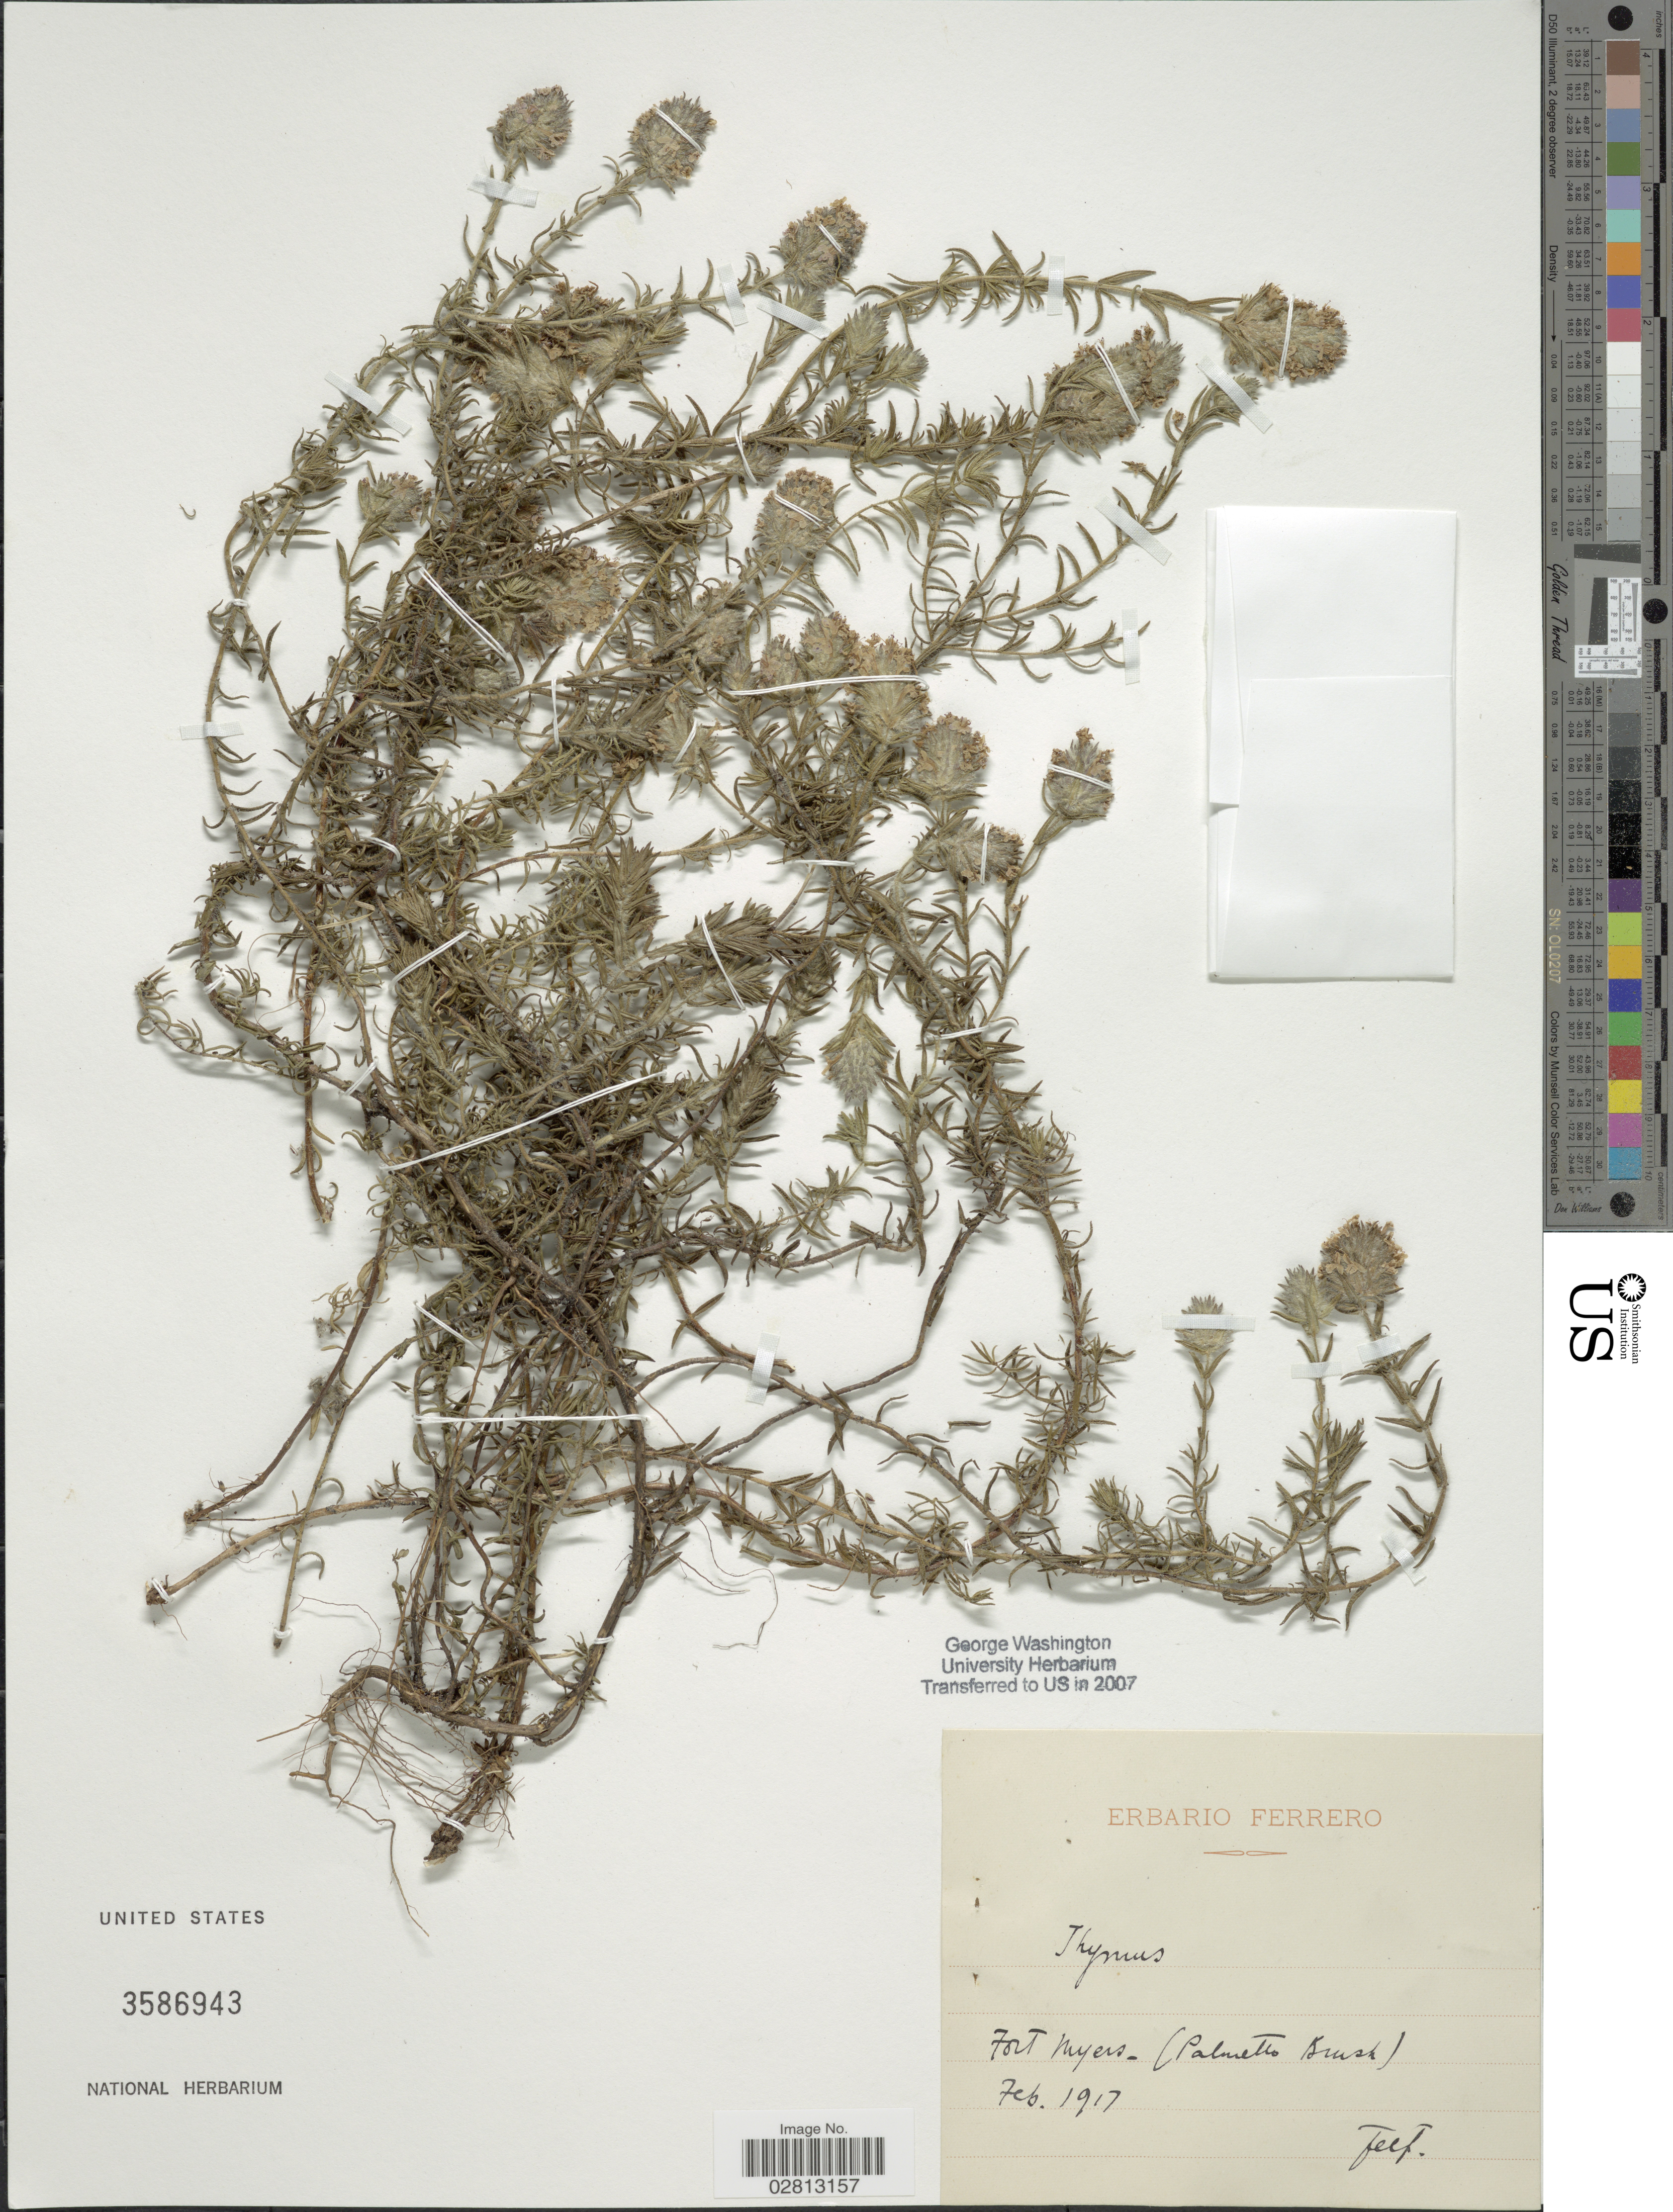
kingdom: Plantae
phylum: Tracheophyta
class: Magnoliopsida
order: Lamiales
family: Lamiaceae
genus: Piloblephis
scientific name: Piloblephis rigida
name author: (Bartram ex Benth.) Raf.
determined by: Strong, Mark T., (BOT), Smithsonian Institution - National Museum of Natural History (UNITED STATES)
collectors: Ferrero, --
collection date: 1917-02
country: United States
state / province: Florida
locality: Fort Myers (Palmetto Bush)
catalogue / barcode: US 3586943